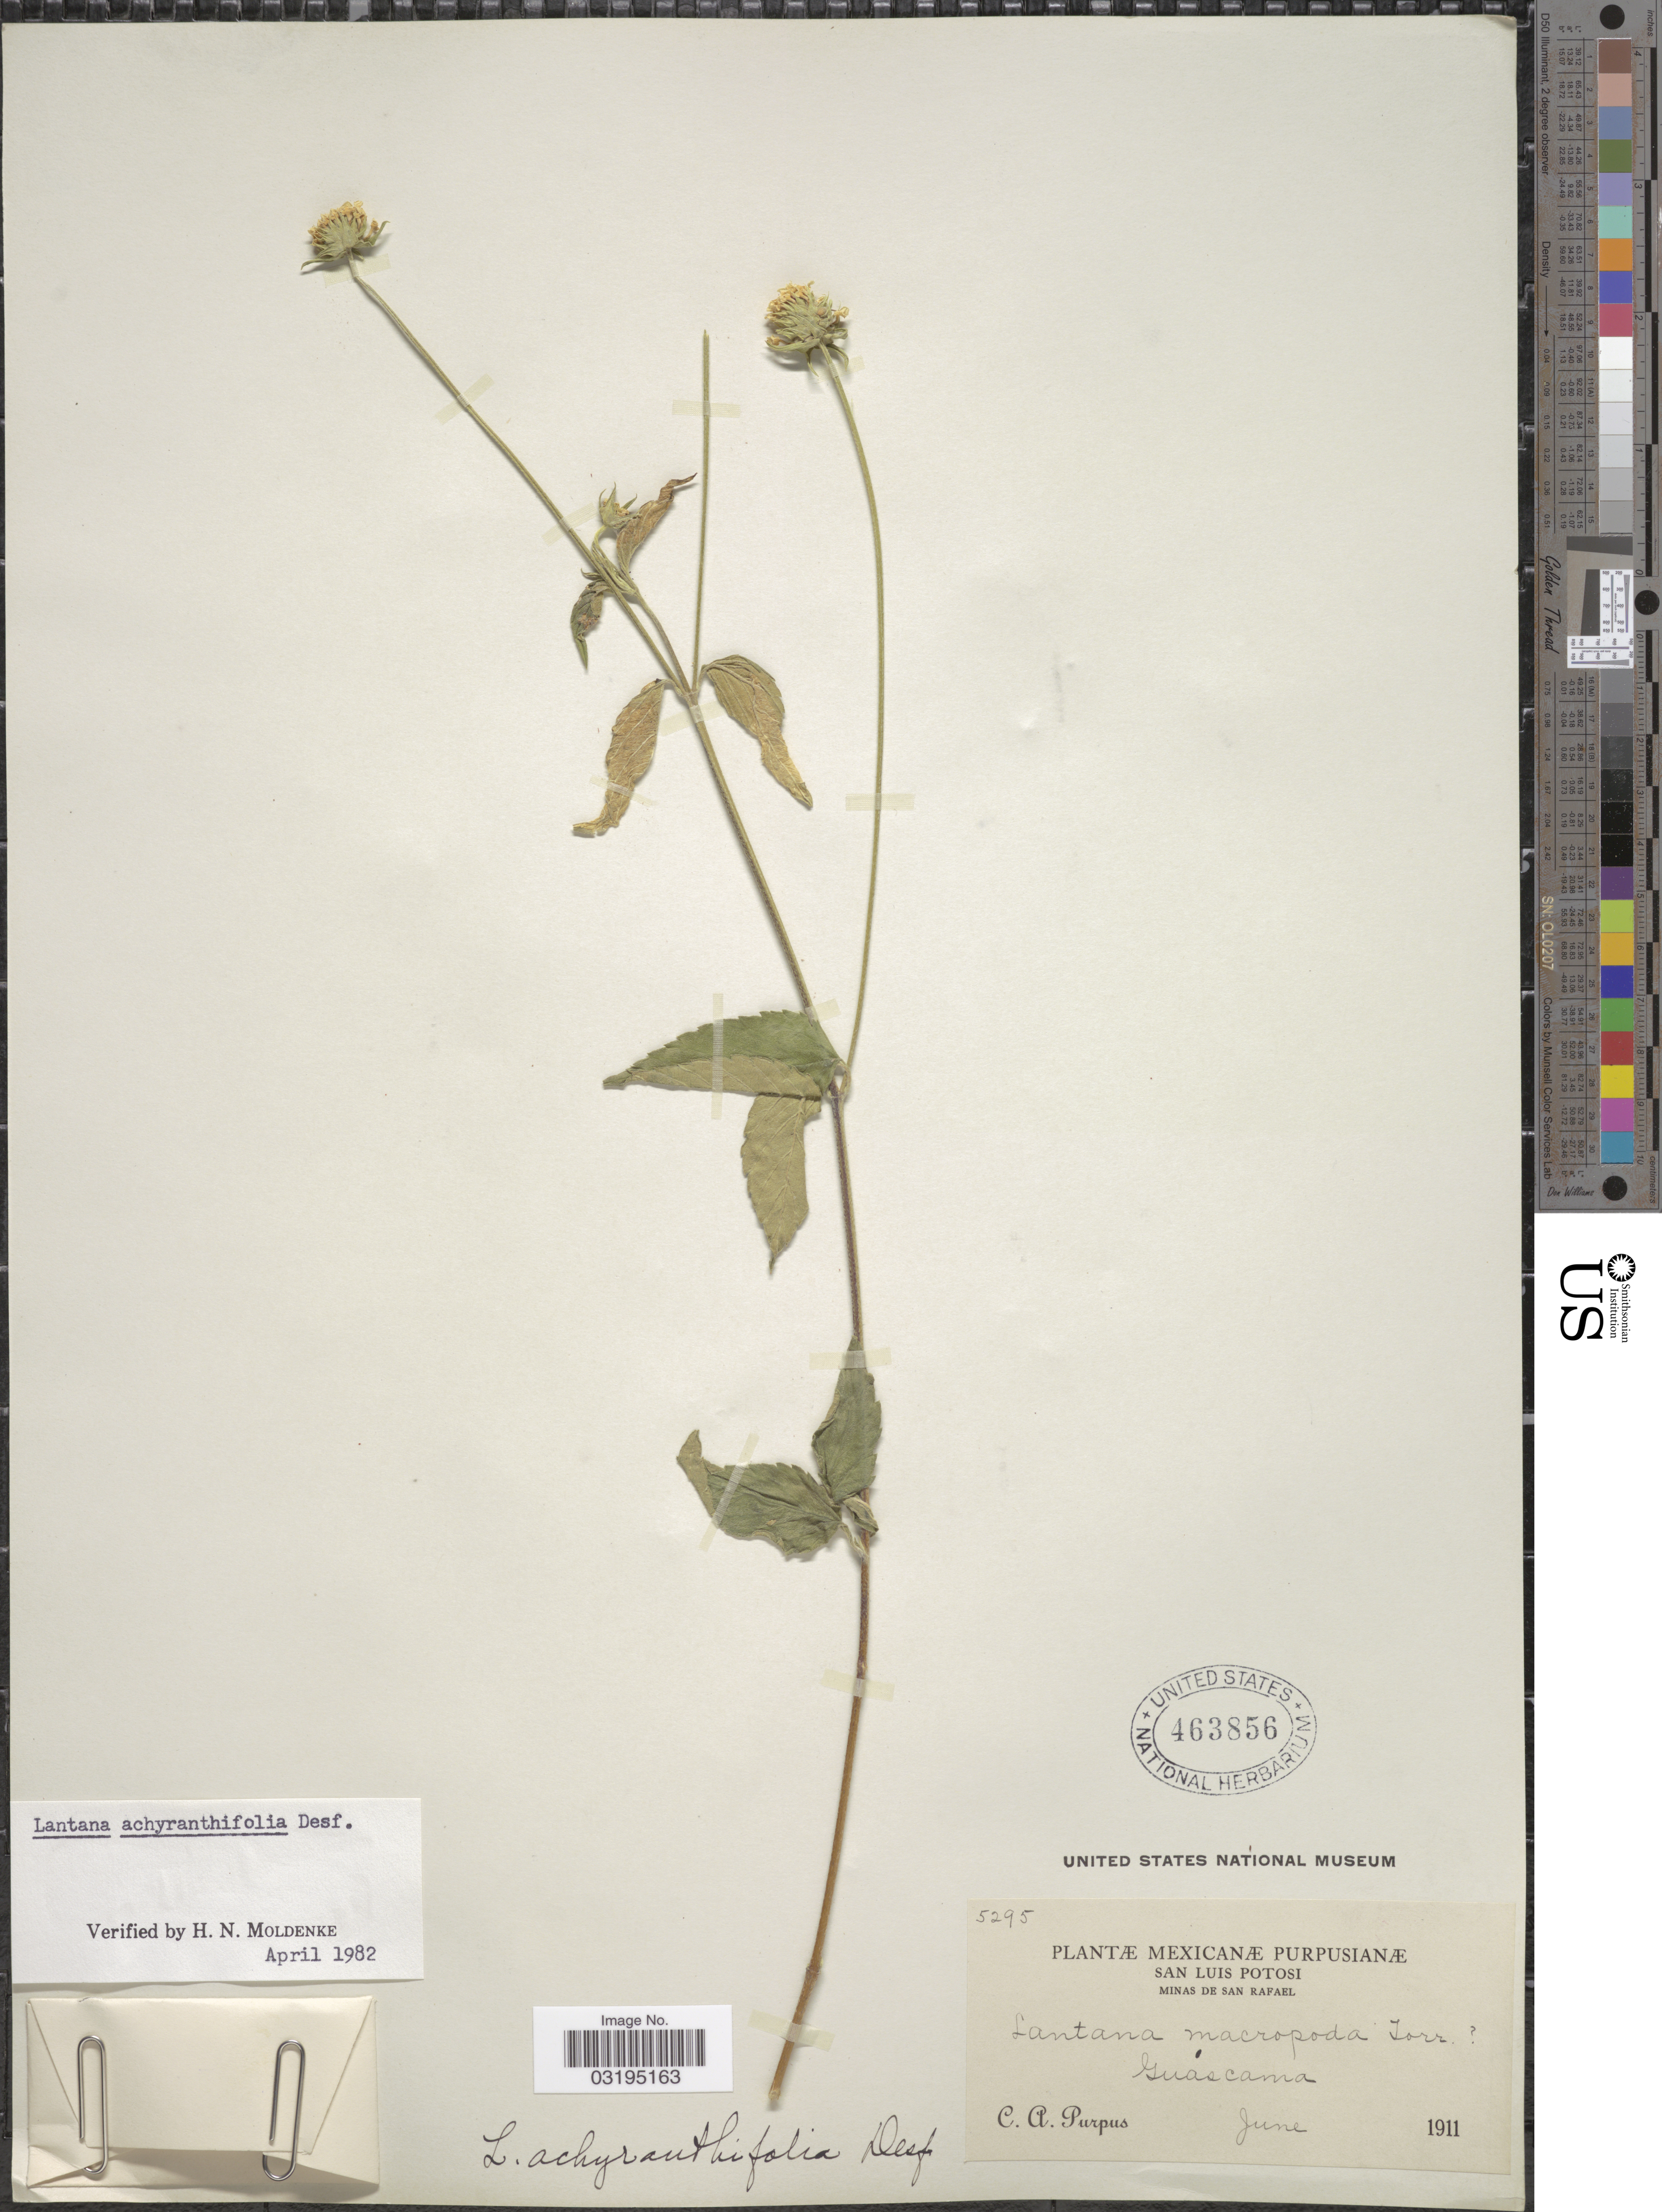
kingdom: Plantae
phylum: Tracheophyta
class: Magnoliopsida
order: Lamiales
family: Verbenaceae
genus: Lantana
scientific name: Lantana achyranthifolia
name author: Desf.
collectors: C. A. Purpus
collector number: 5295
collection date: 1911-06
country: Mexico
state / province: San Luis Potosí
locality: Minas de San Rafael. Guascama.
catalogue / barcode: US 463856